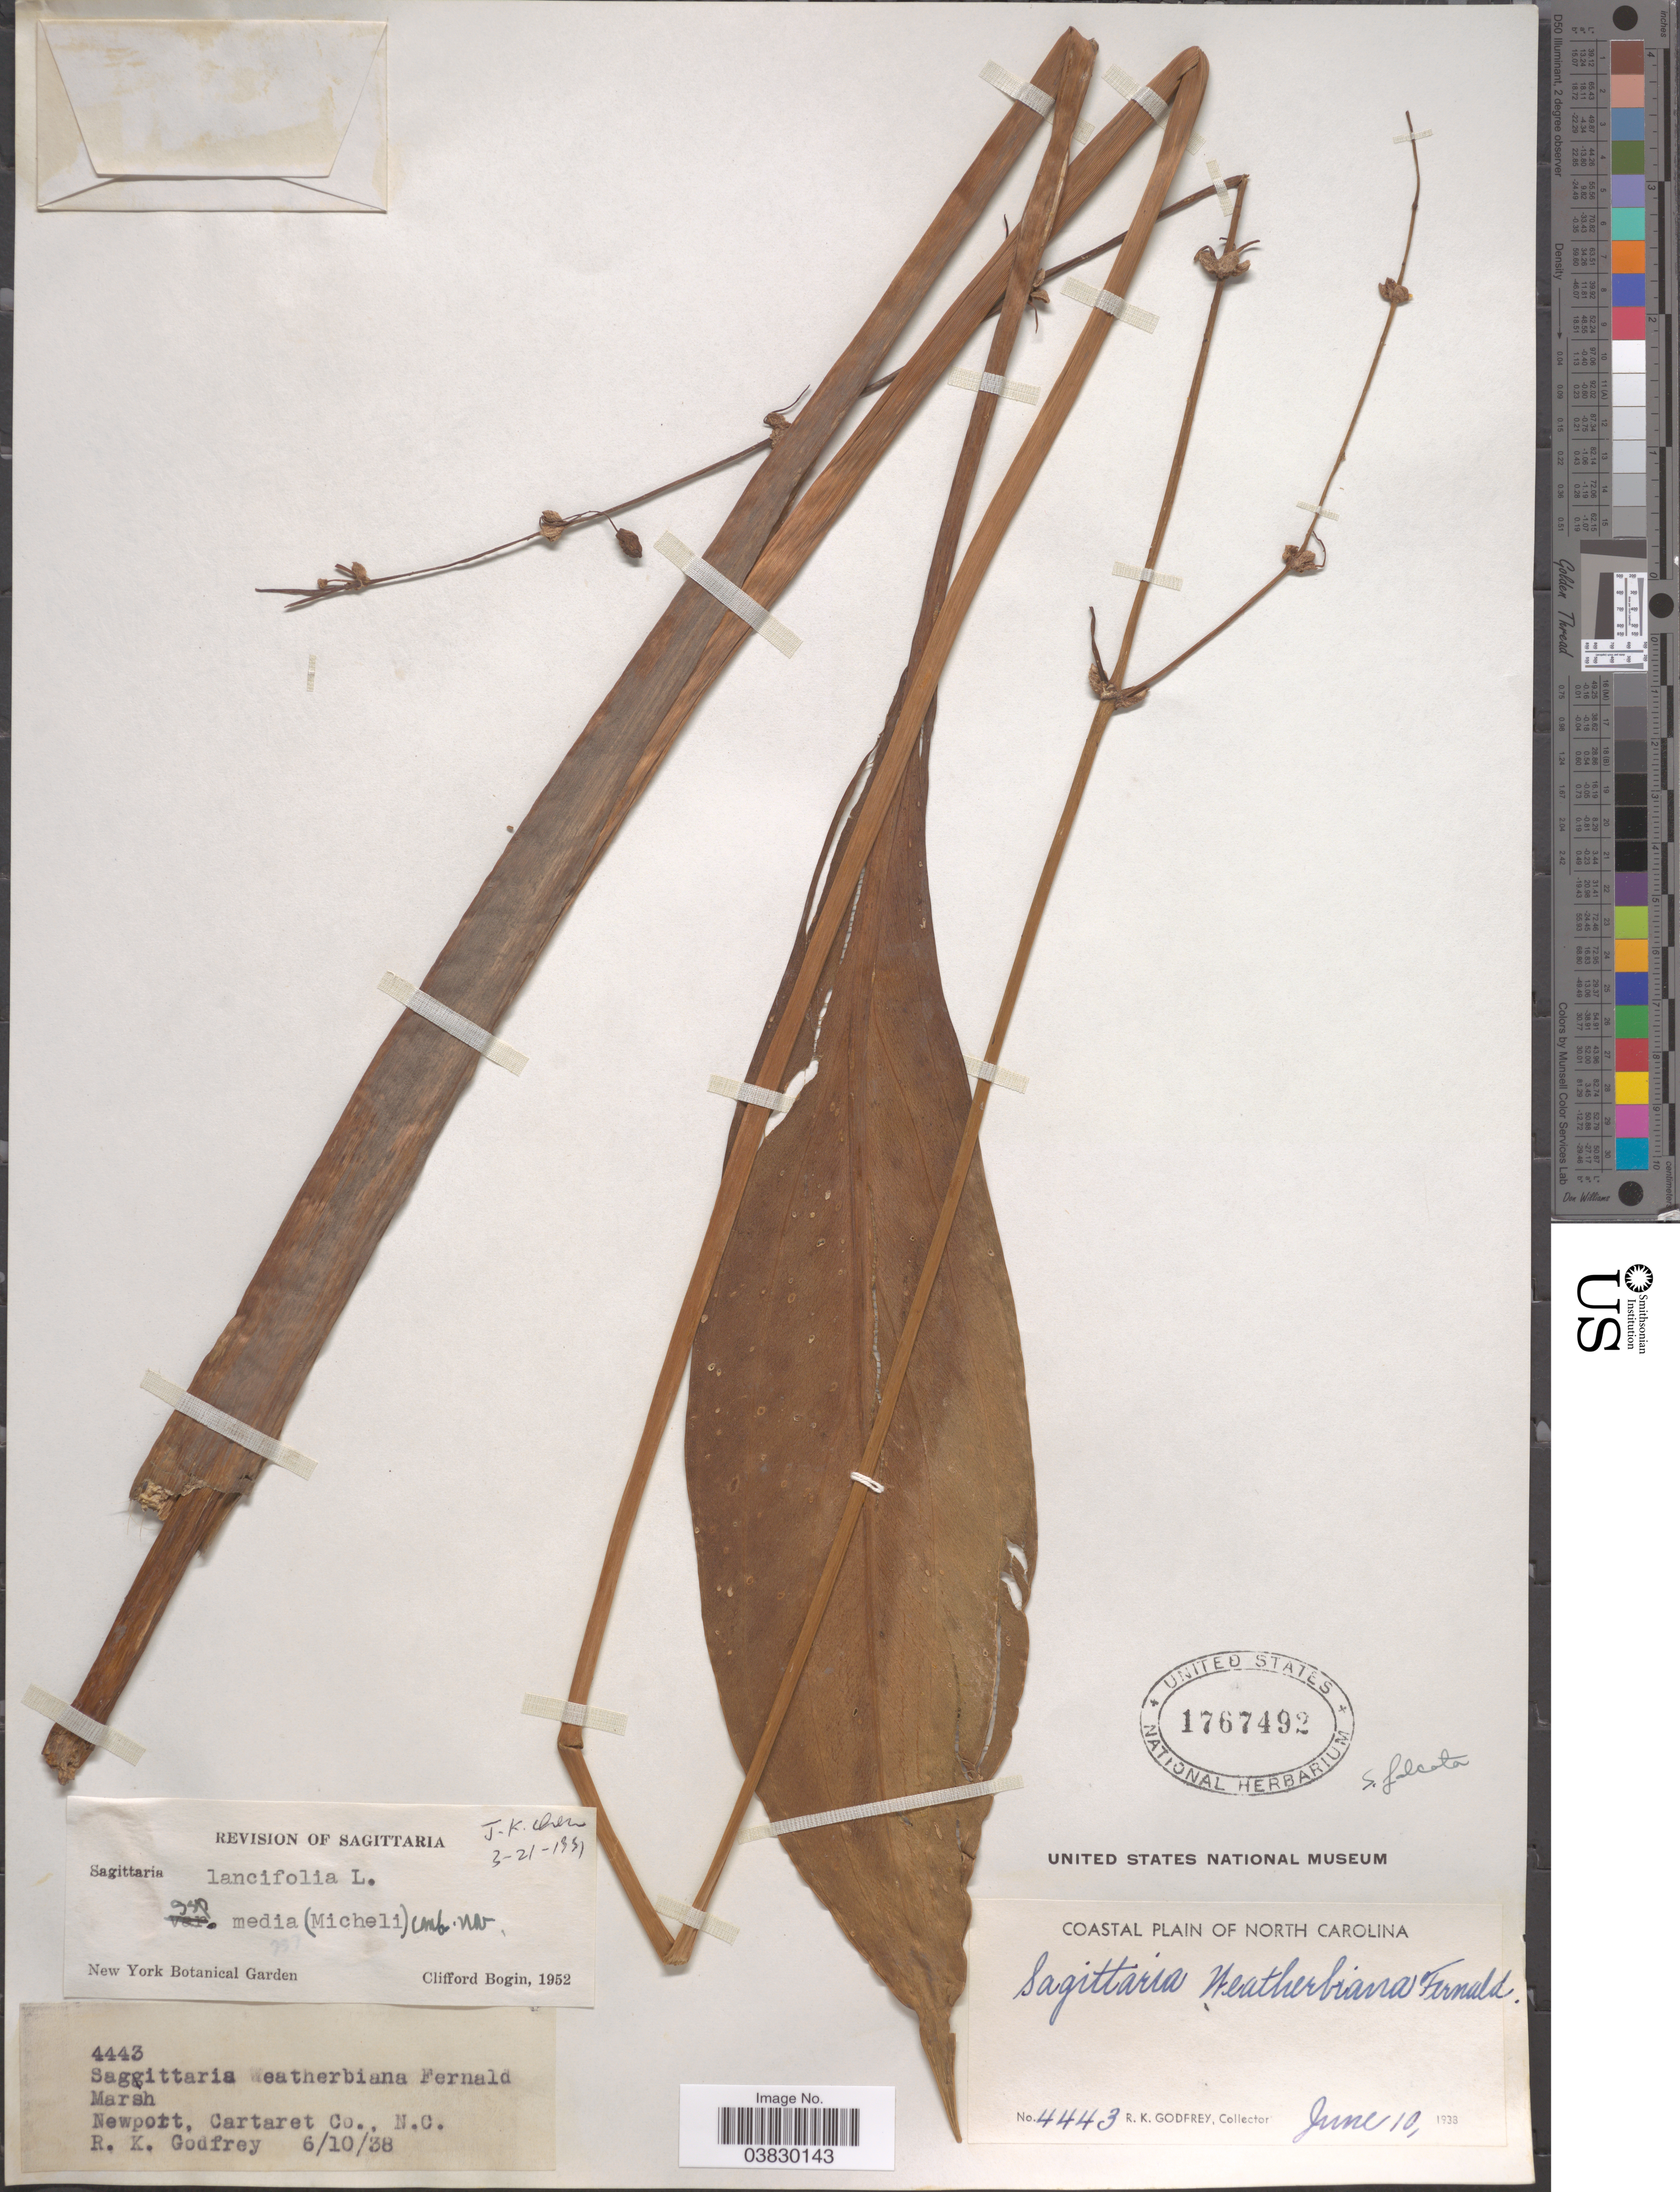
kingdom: Plantae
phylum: Tracheophyta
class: Liliopsida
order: Alismatales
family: Alismataceae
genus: Sagittaria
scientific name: Sagittaria lancifolia subsp. media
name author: (Micheli) Bogin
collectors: R. K. Godfrey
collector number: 4443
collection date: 1938-06-10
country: United States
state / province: North Carolina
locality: Coastal Plain of North Carolina. Newport, Cartaret Co.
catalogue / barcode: US 1767492